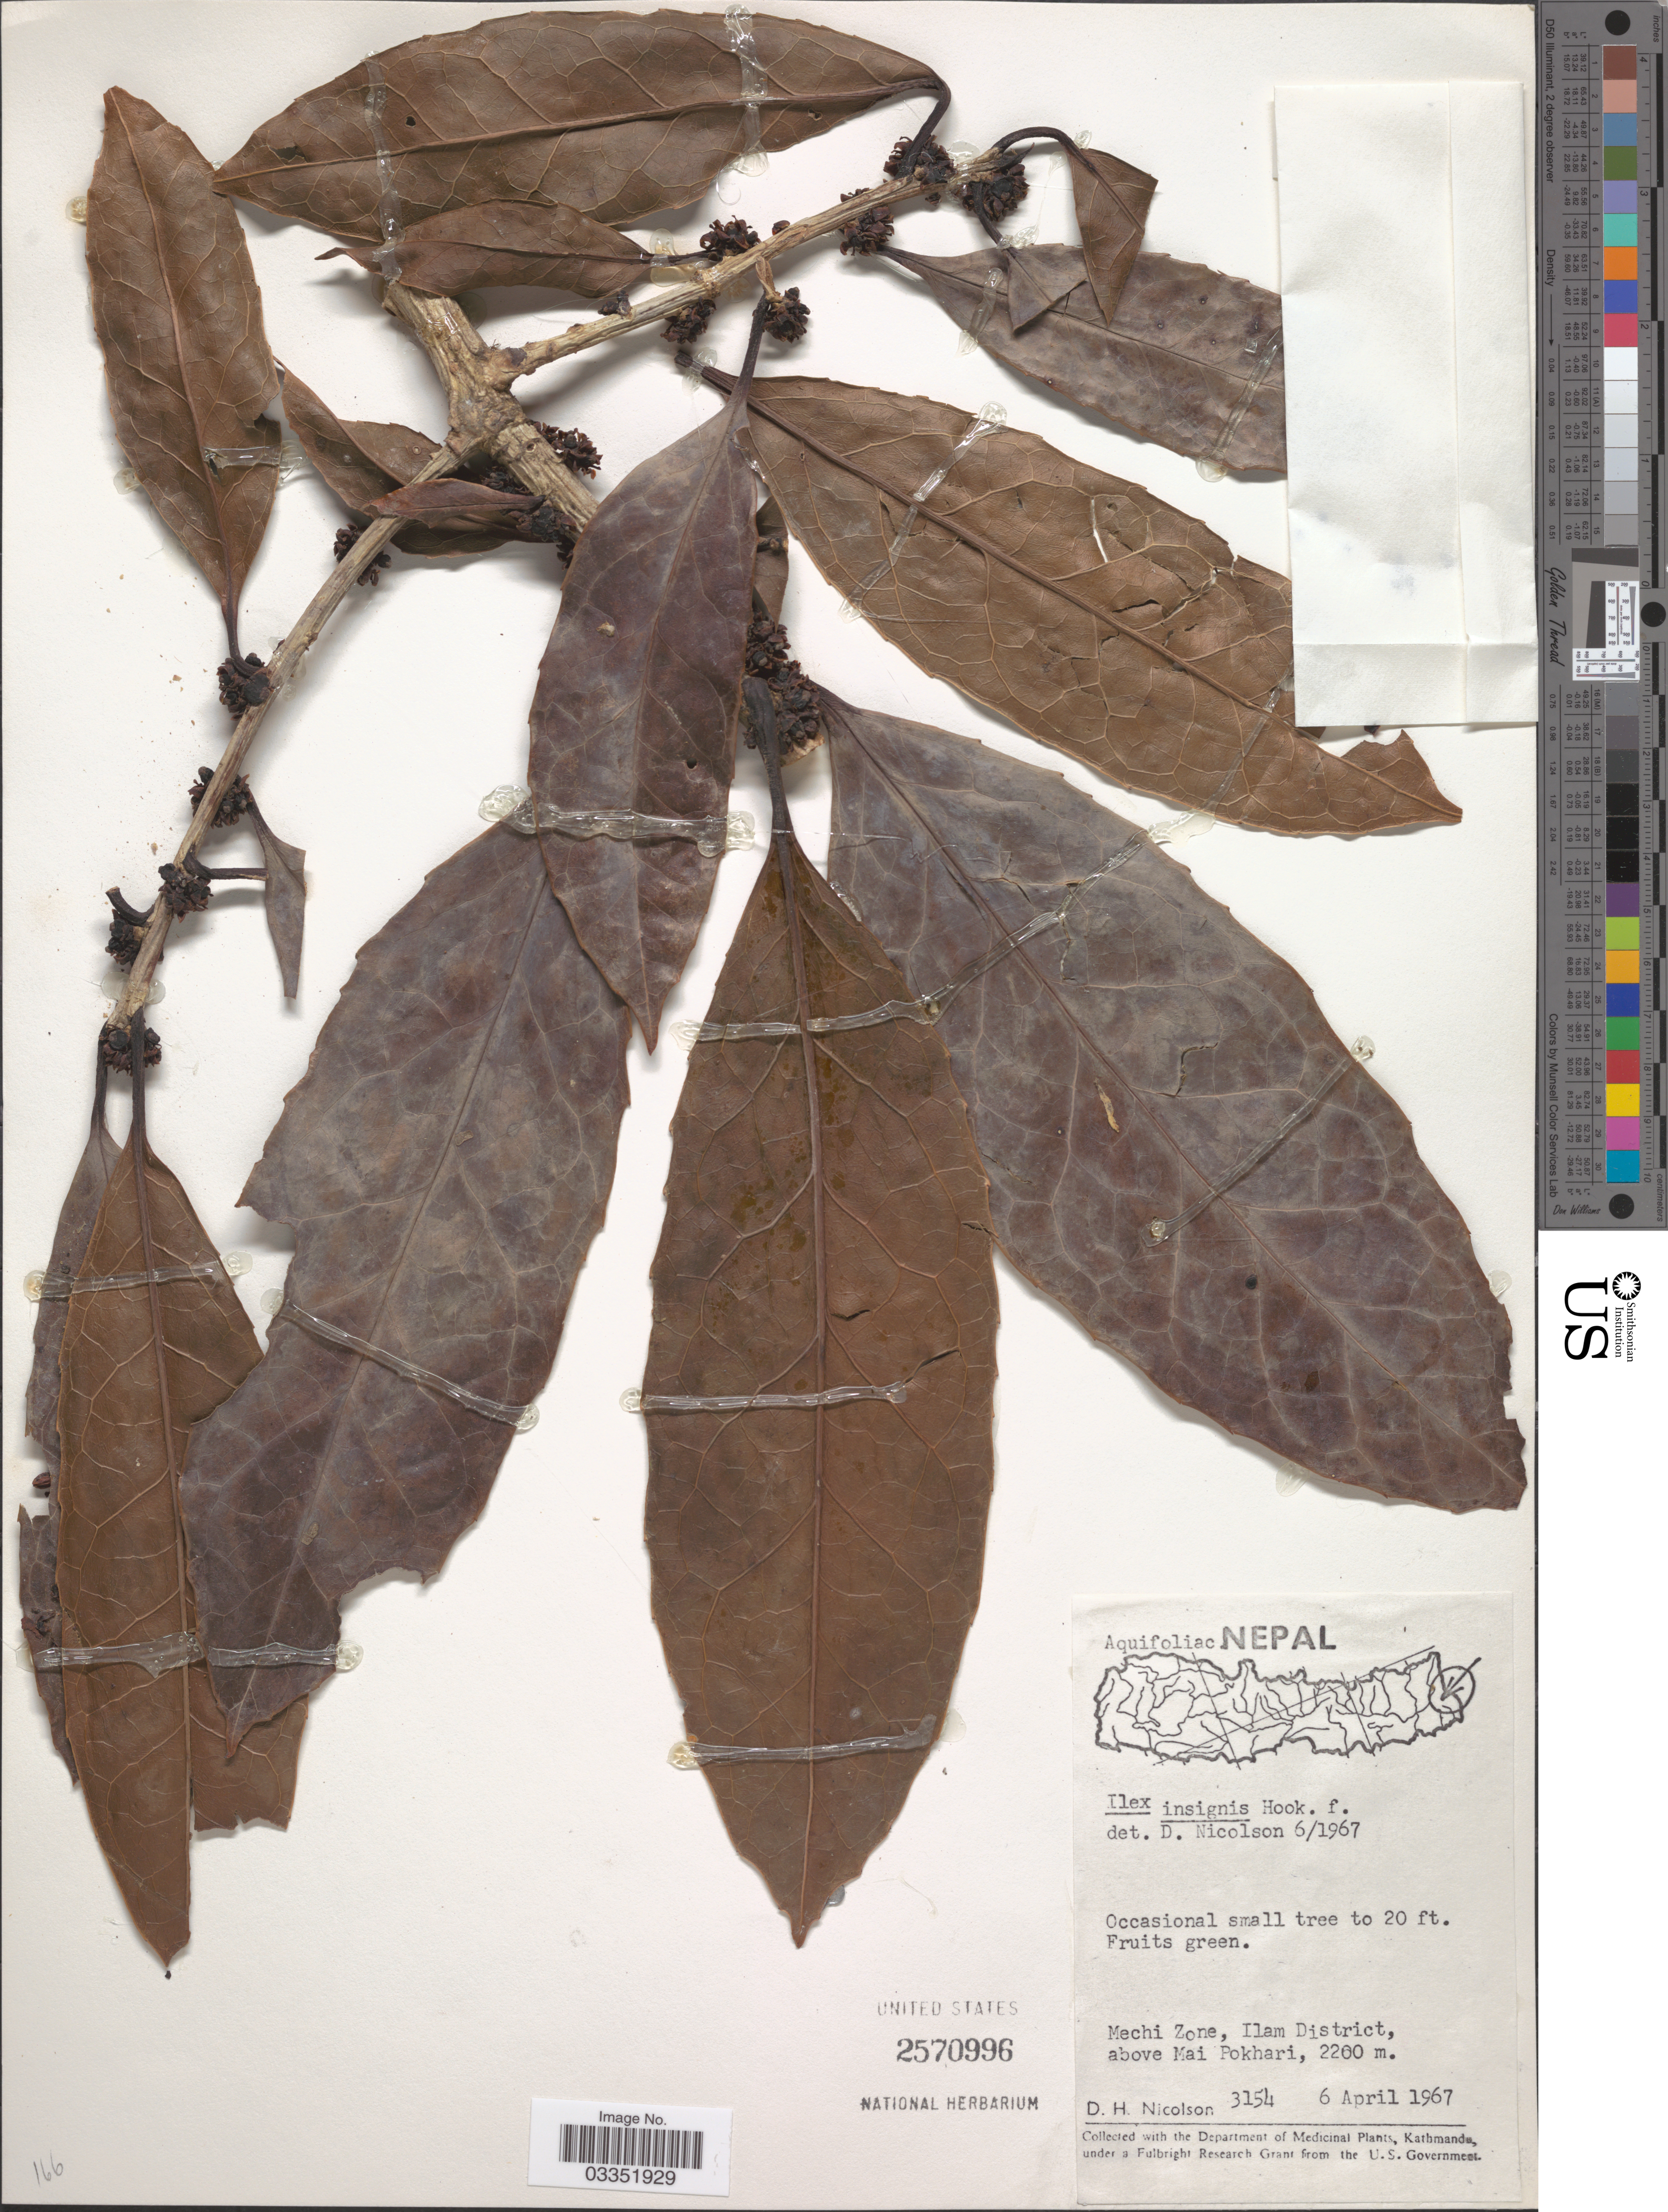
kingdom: Plantae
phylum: Tracheophyta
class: Magnoliopsida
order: Aquifoliales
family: Aquifoliaceae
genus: Ilex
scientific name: Ilex insignis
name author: Hook. f.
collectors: D. H. Nicolson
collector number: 3154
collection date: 1967-04-06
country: Nepal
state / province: Mechi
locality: Mechi Zone, Ilam District, above Mai Pokhari.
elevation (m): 2200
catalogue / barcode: US 2570996